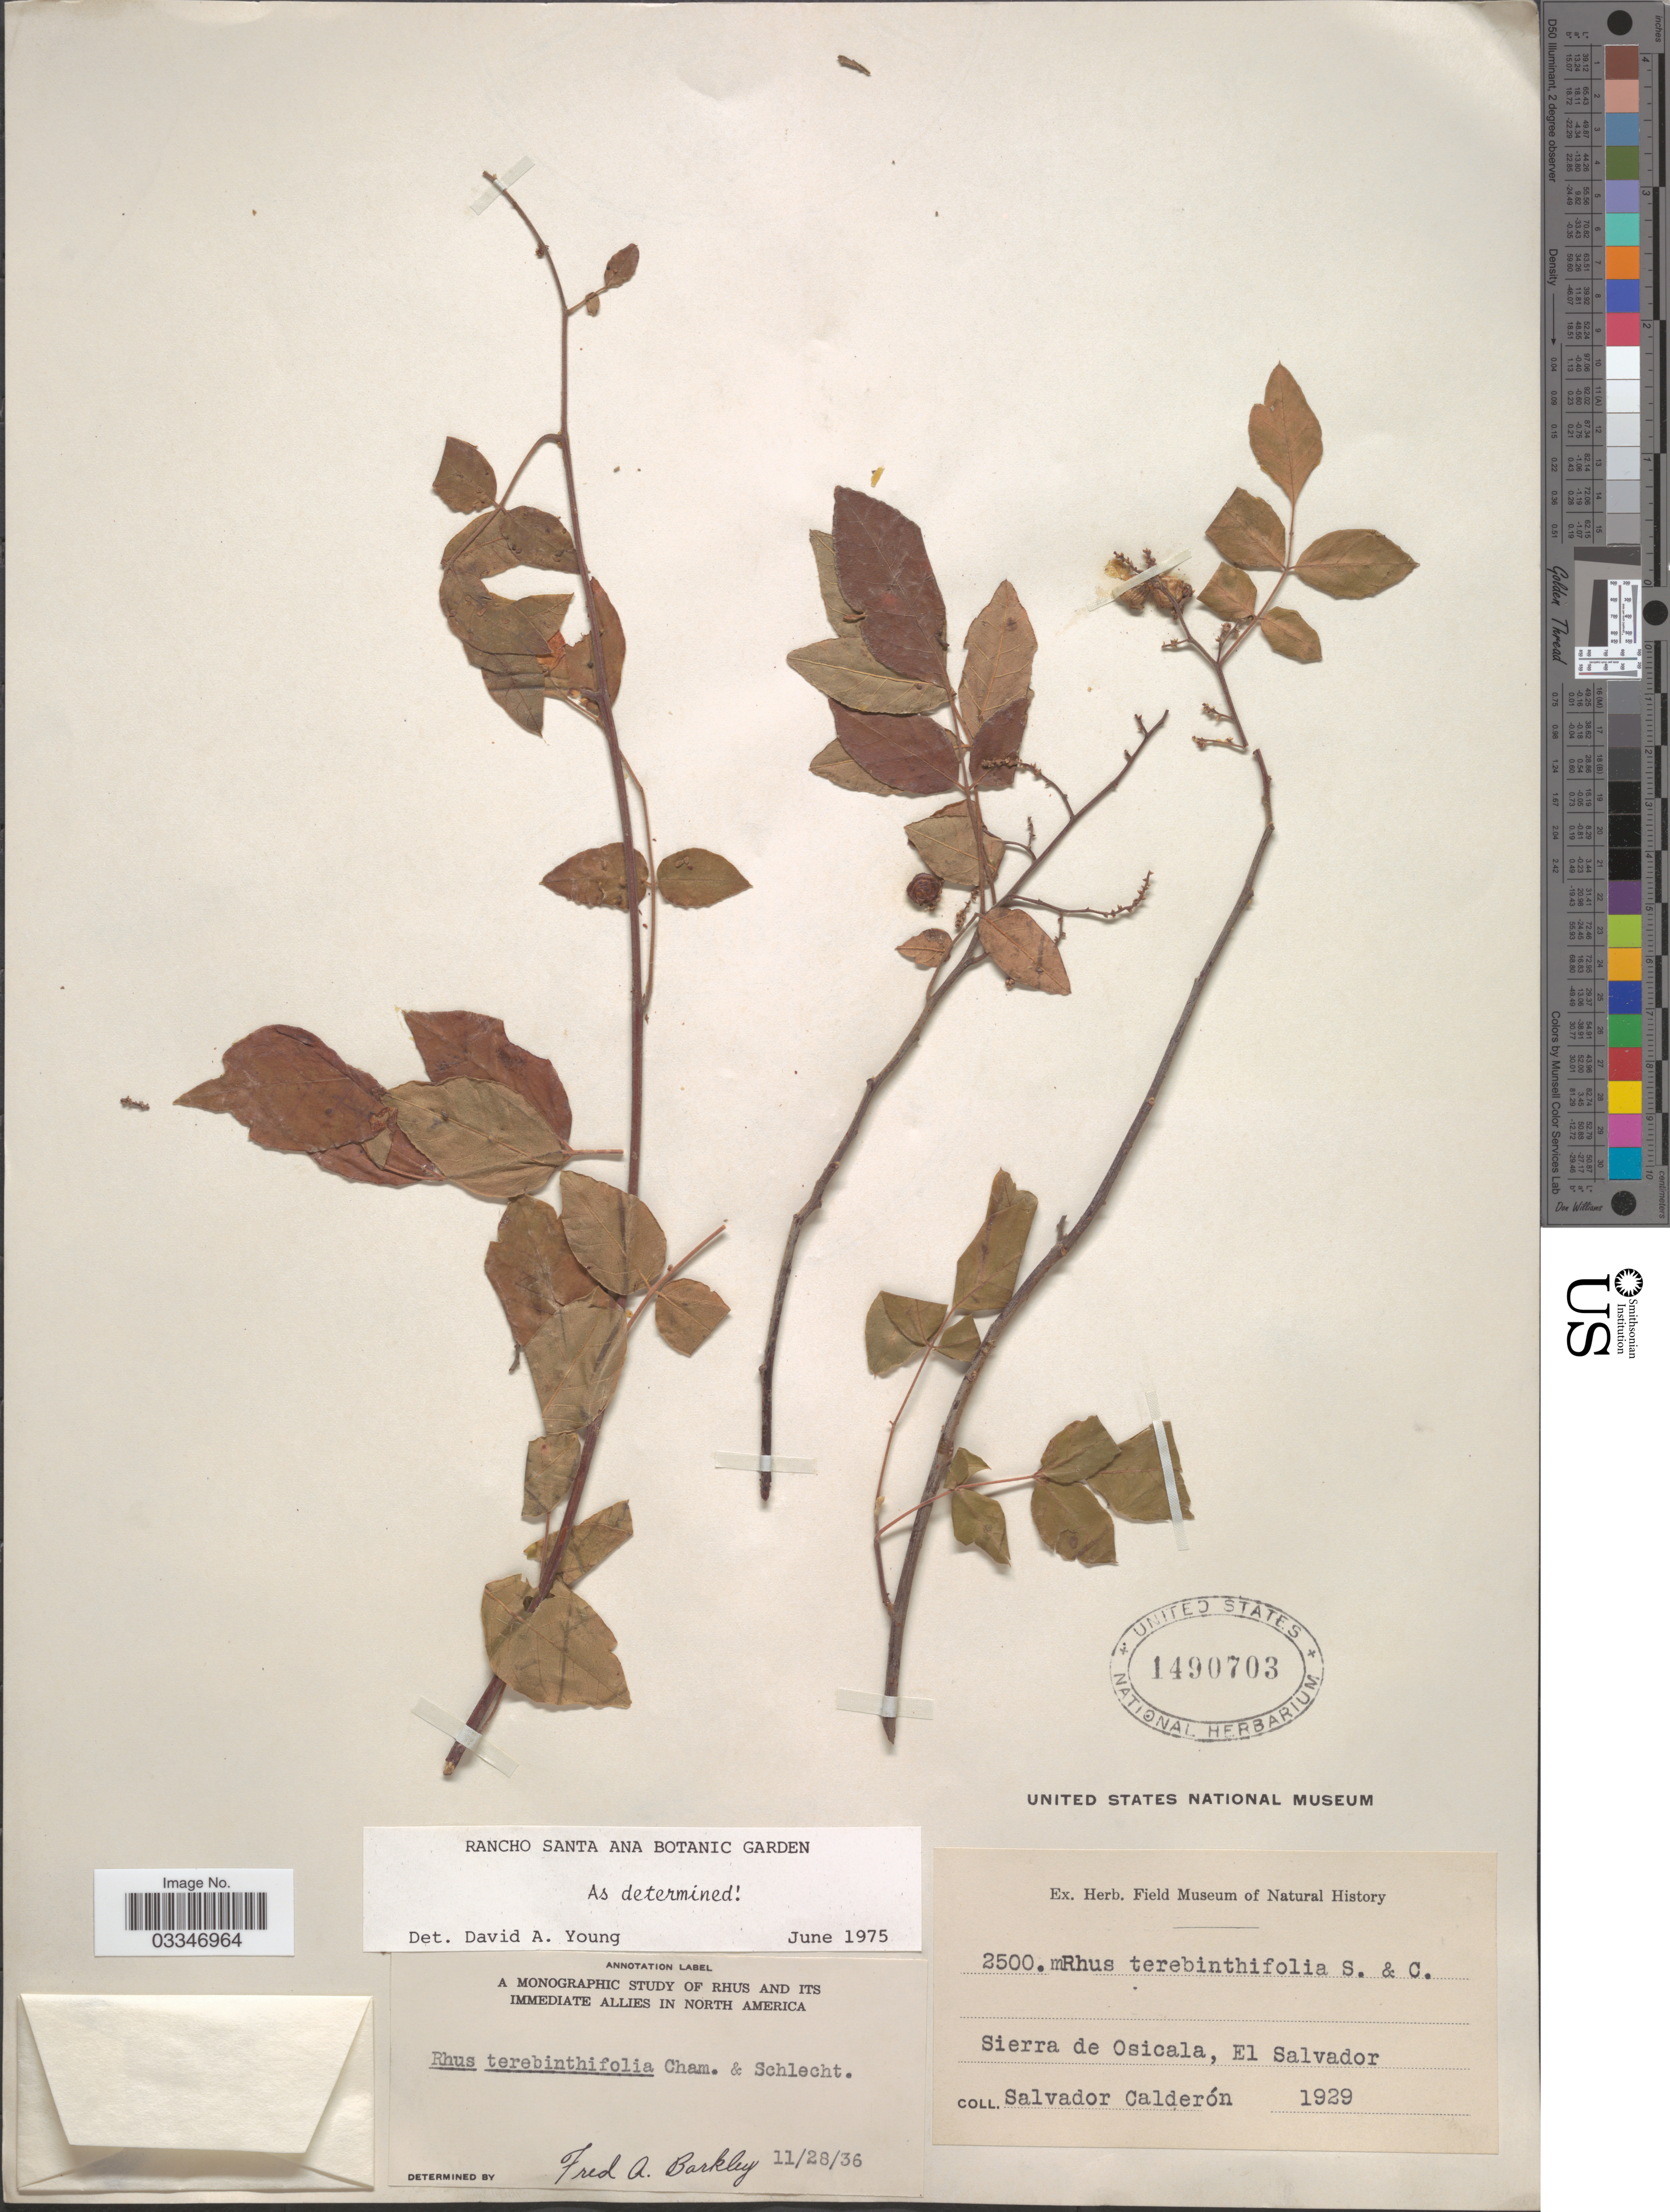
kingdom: Plantae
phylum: Tracheophyta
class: Magnoliopsida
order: Sapindales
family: Anacardiaceae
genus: Rhus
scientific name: Rhus terebinthifolia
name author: Schltdl. & Cham.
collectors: S. Calderón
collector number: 2500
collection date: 1929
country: El Salvador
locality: Sierra de Osicala.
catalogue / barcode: US 1490703